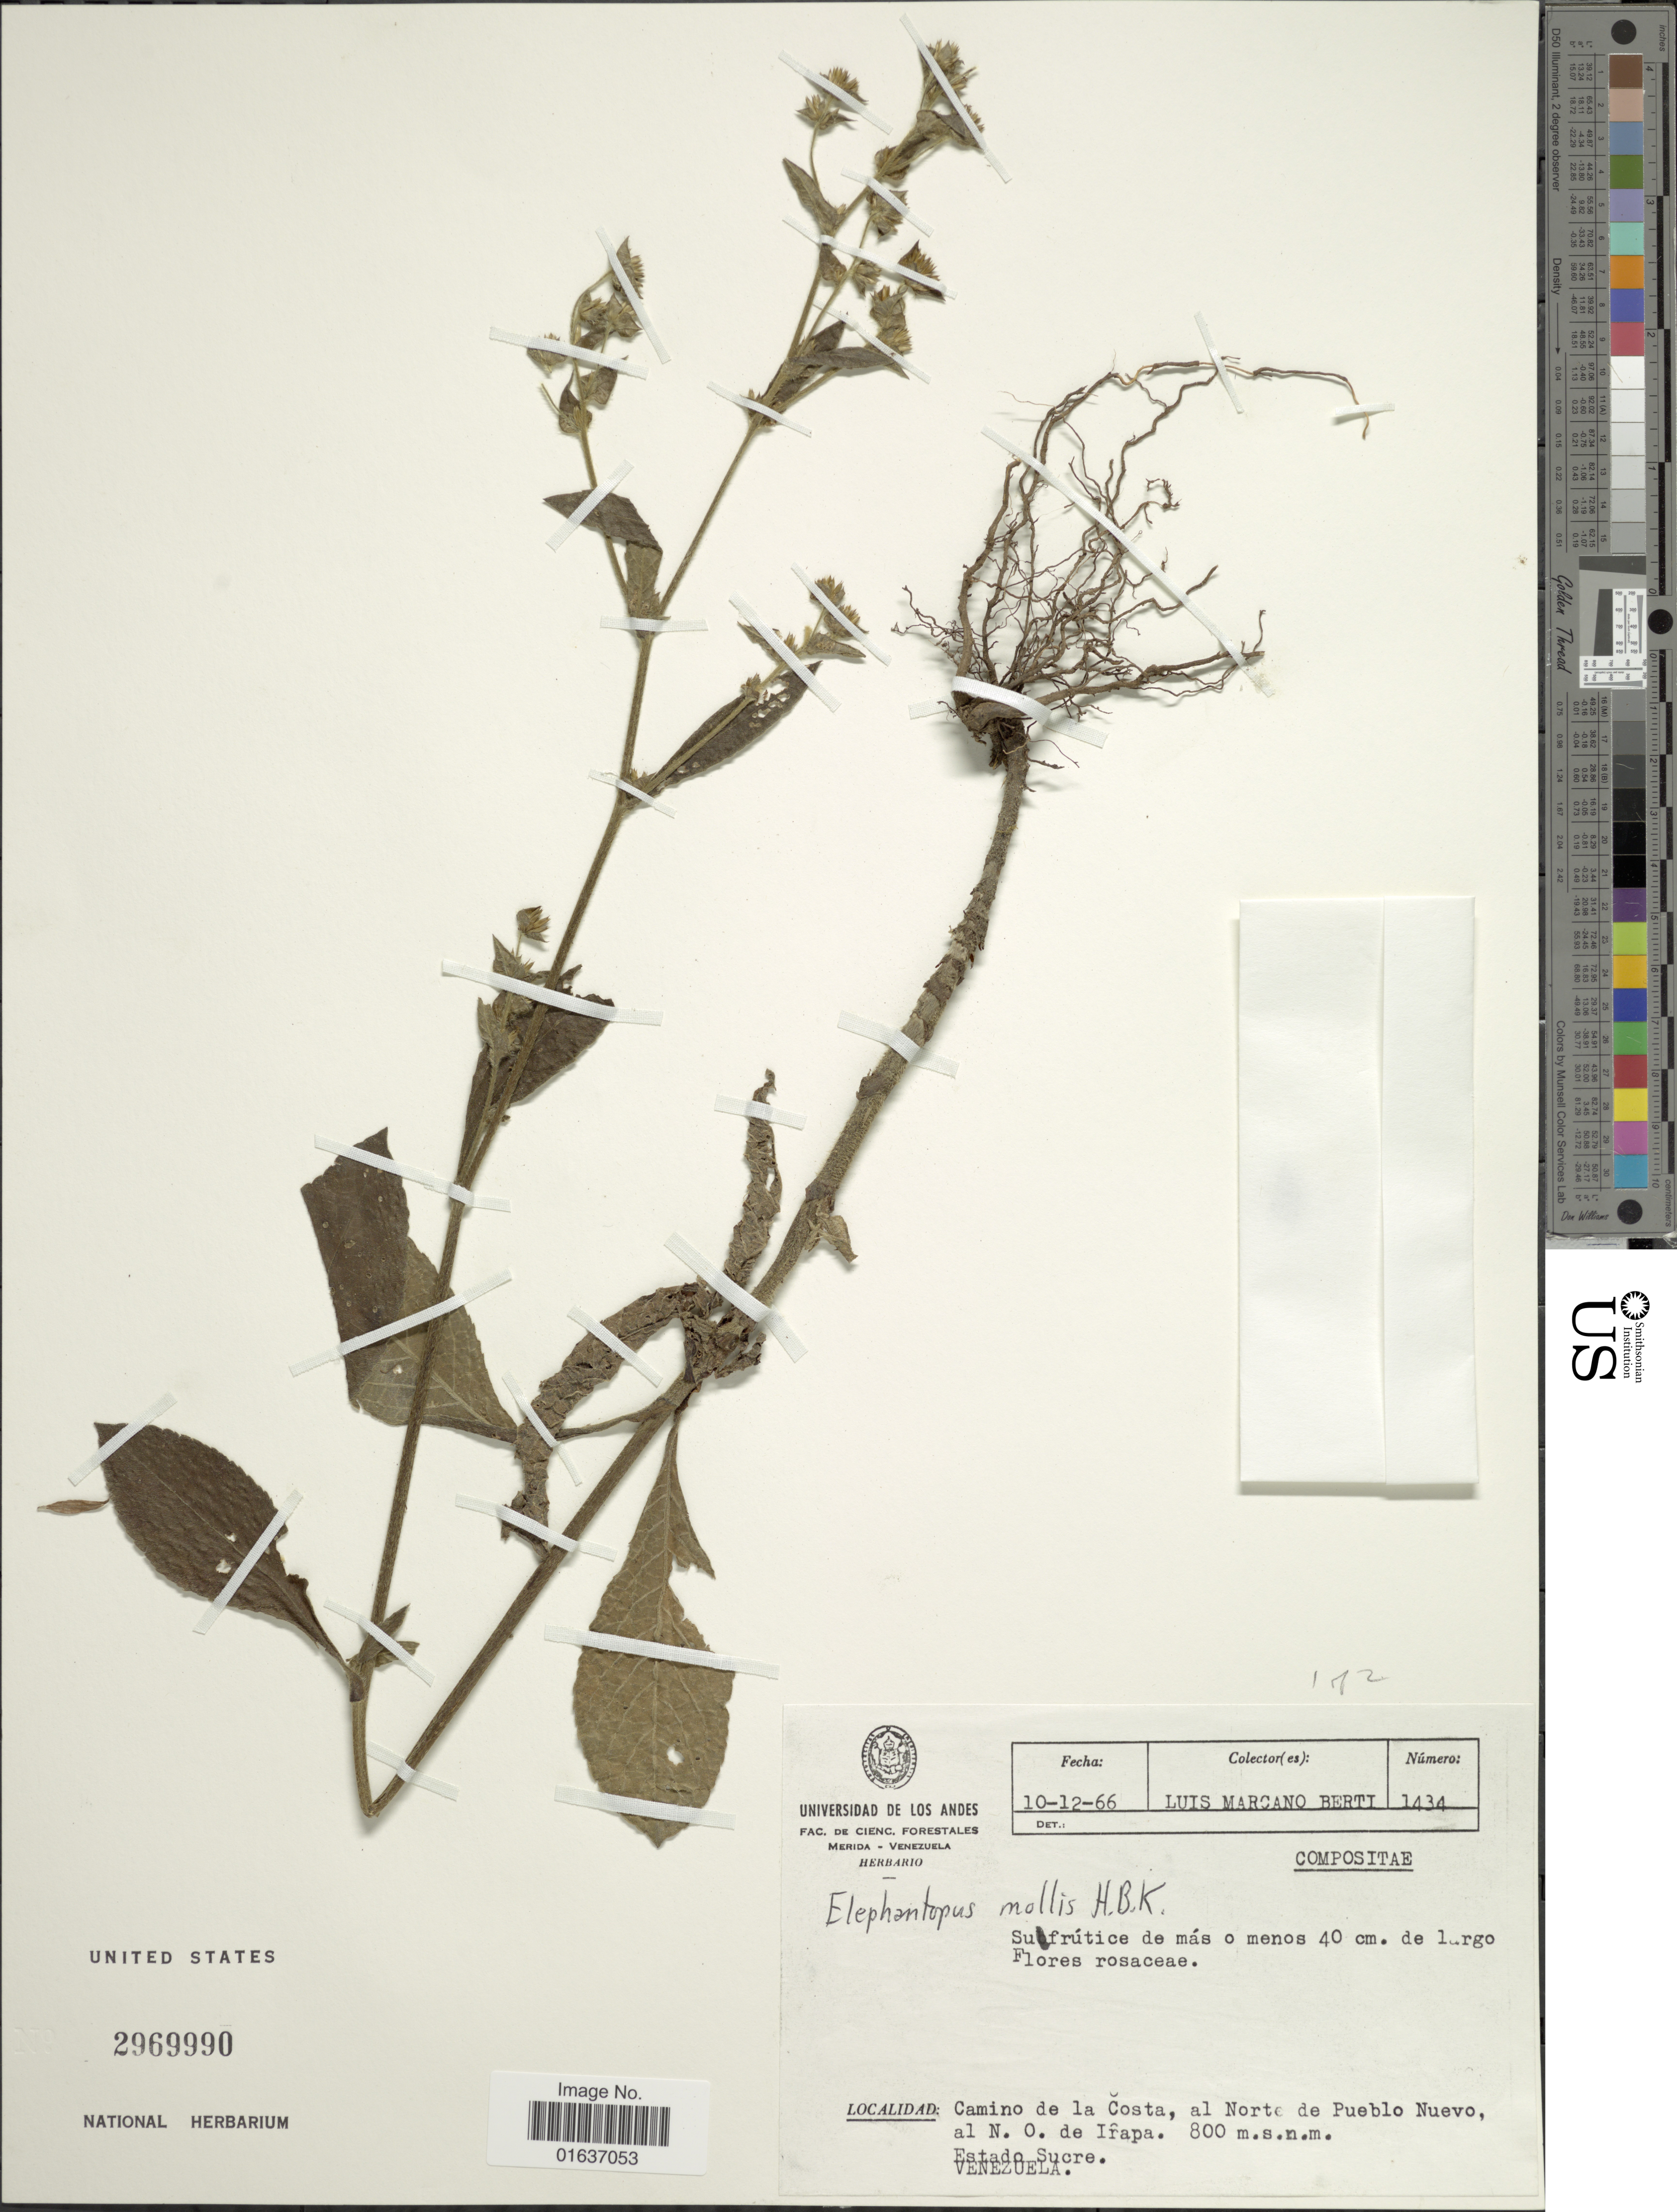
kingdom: Plantae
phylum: Tracheophyta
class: Magnoliopsida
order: Asterales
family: Asteraceae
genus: Elephantopus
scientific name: Elephantopus mollis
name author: Kunth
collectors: L. Marcano-Berti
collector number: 1434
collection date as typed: Transcribed d/m/y: 10/12/66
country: Venezuela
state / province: Sucre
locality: Camino de la Costa, al Norte de Pueblo Nuevo, al N.O. de Irâpa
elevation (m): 800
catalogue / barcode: US 2969990